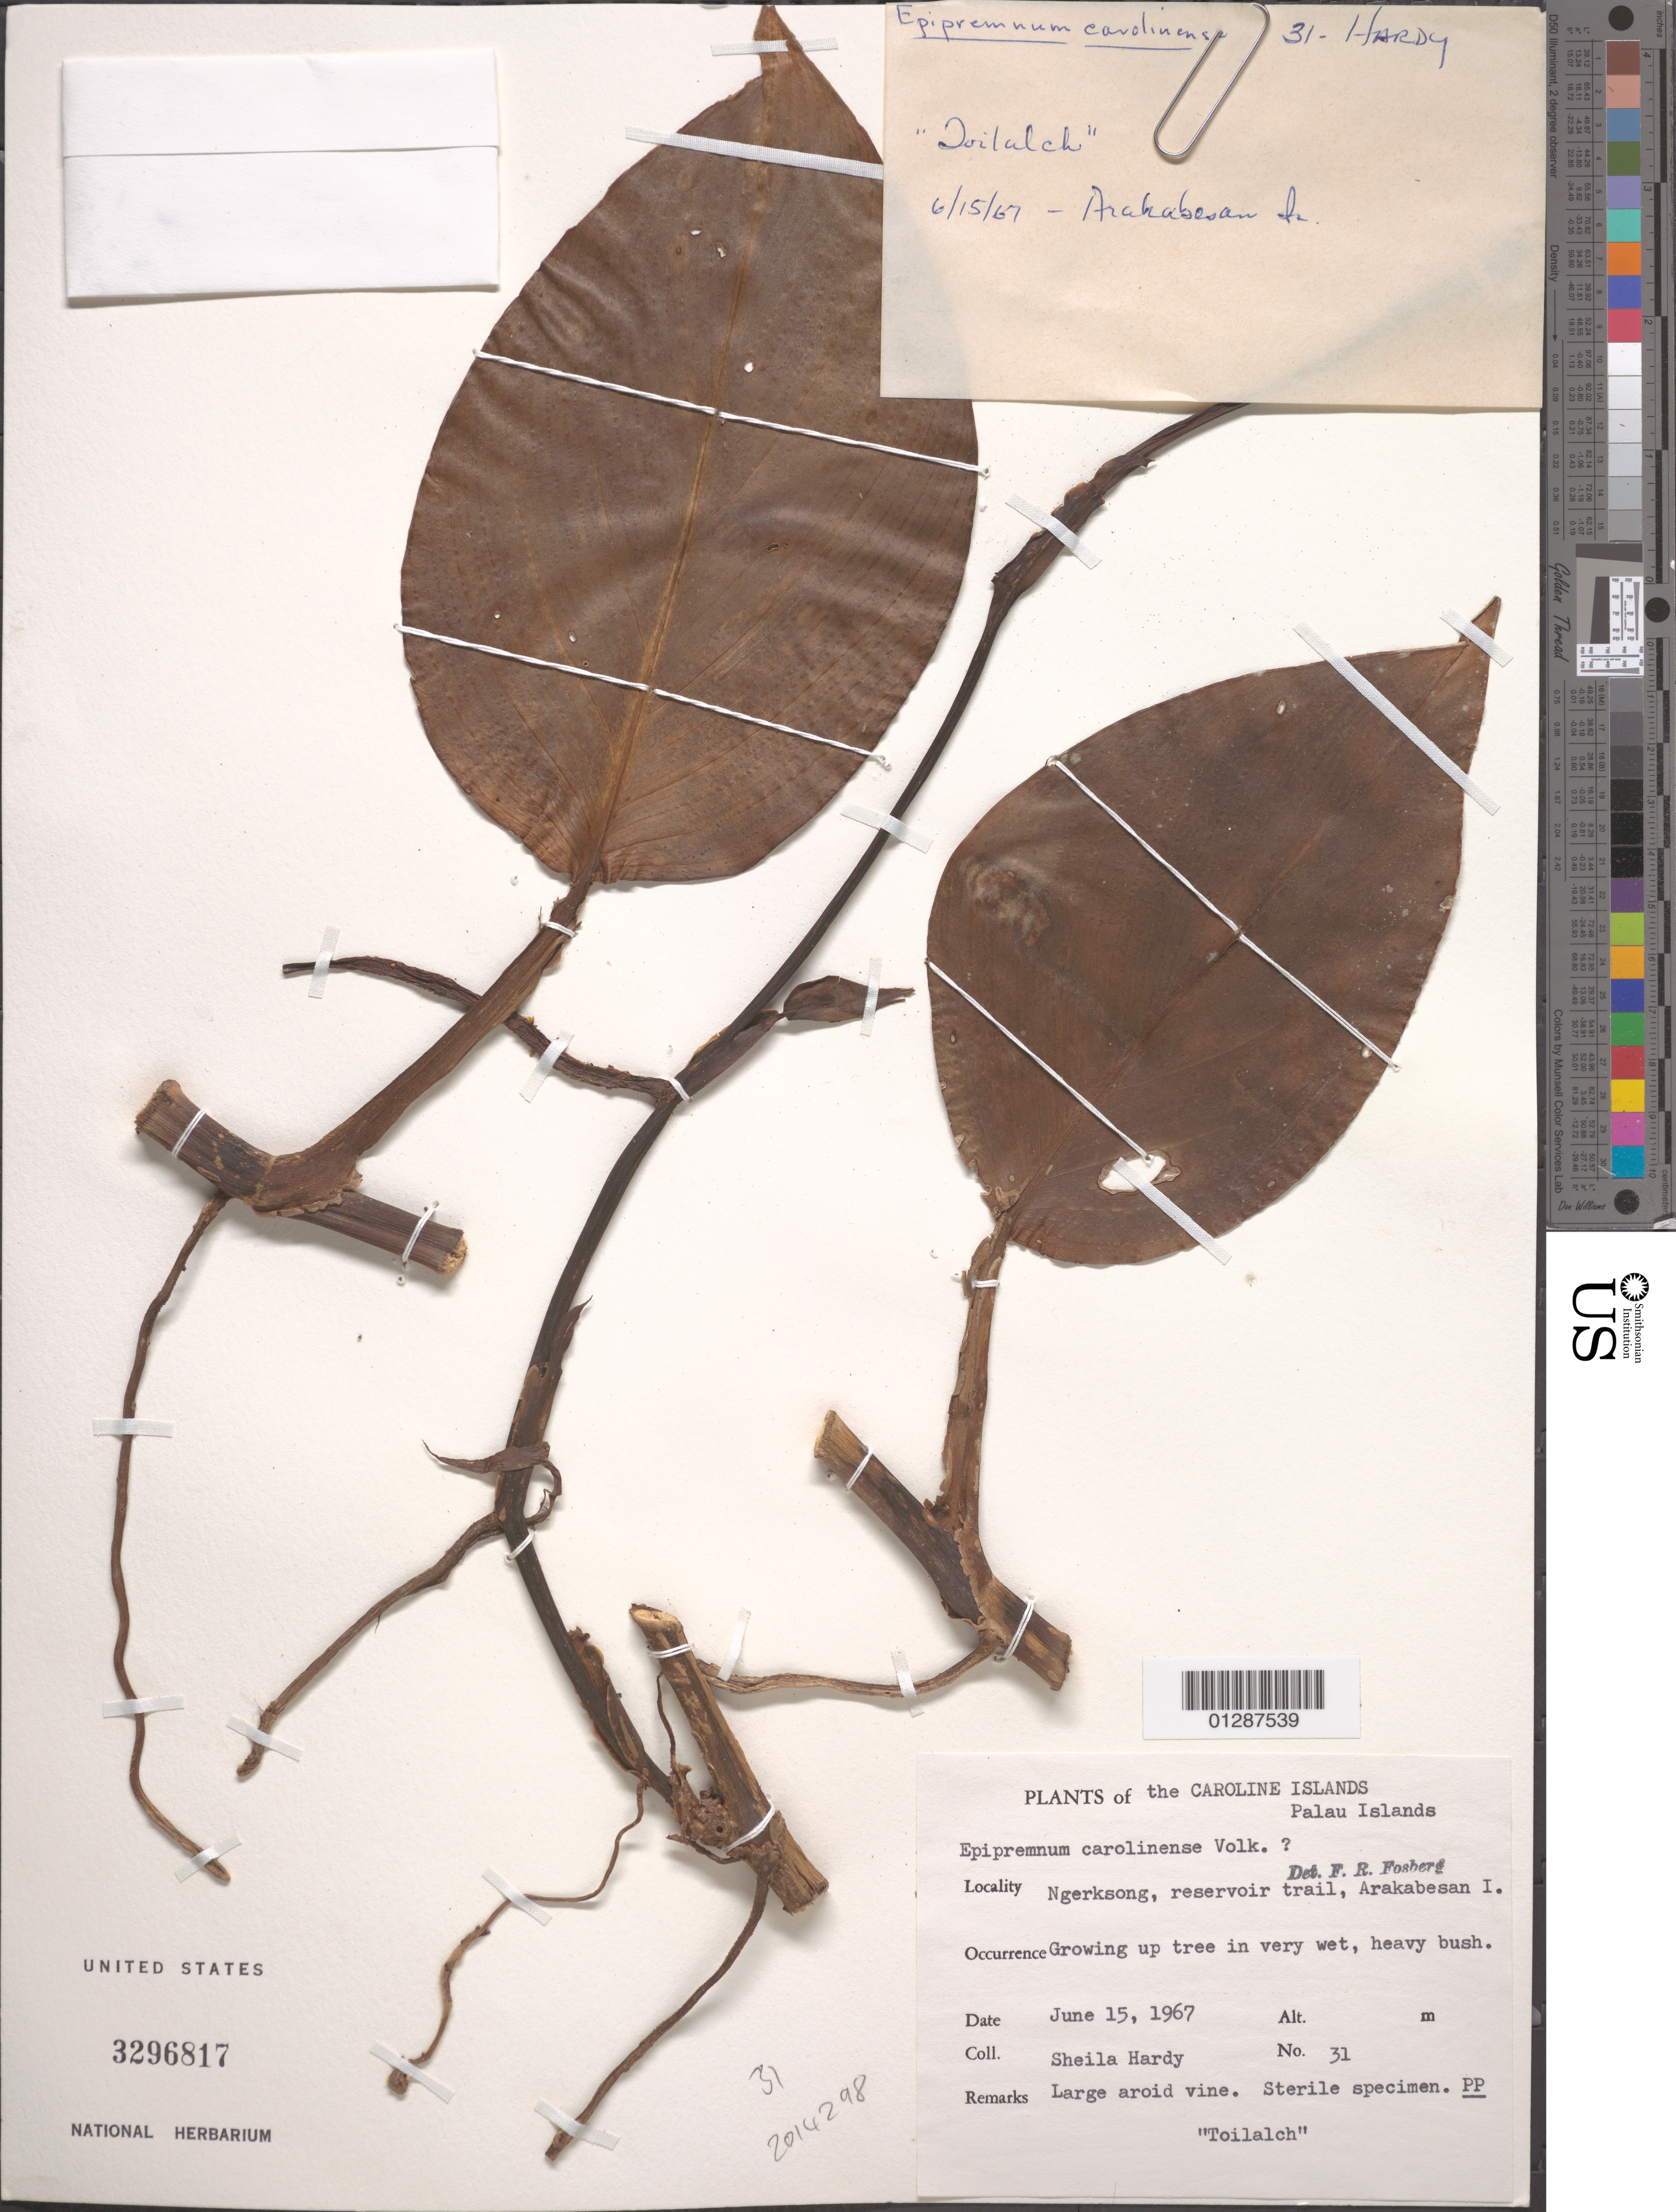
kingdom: Plantae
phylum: Tracheophyta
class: Liliopsida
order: Alismatales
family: Araceae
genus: Epipremnum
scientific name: Epipremnum carolinense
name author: Volk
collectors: S. Hardy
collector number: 31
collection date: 1967-06-15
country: Palau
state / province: Koror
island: Ngerekebesang [Arakabesan]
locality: Caroline Islands. Palau Islands. Ngerksong, reservoir trail, Arakabesan I.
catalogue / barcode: US 3296817